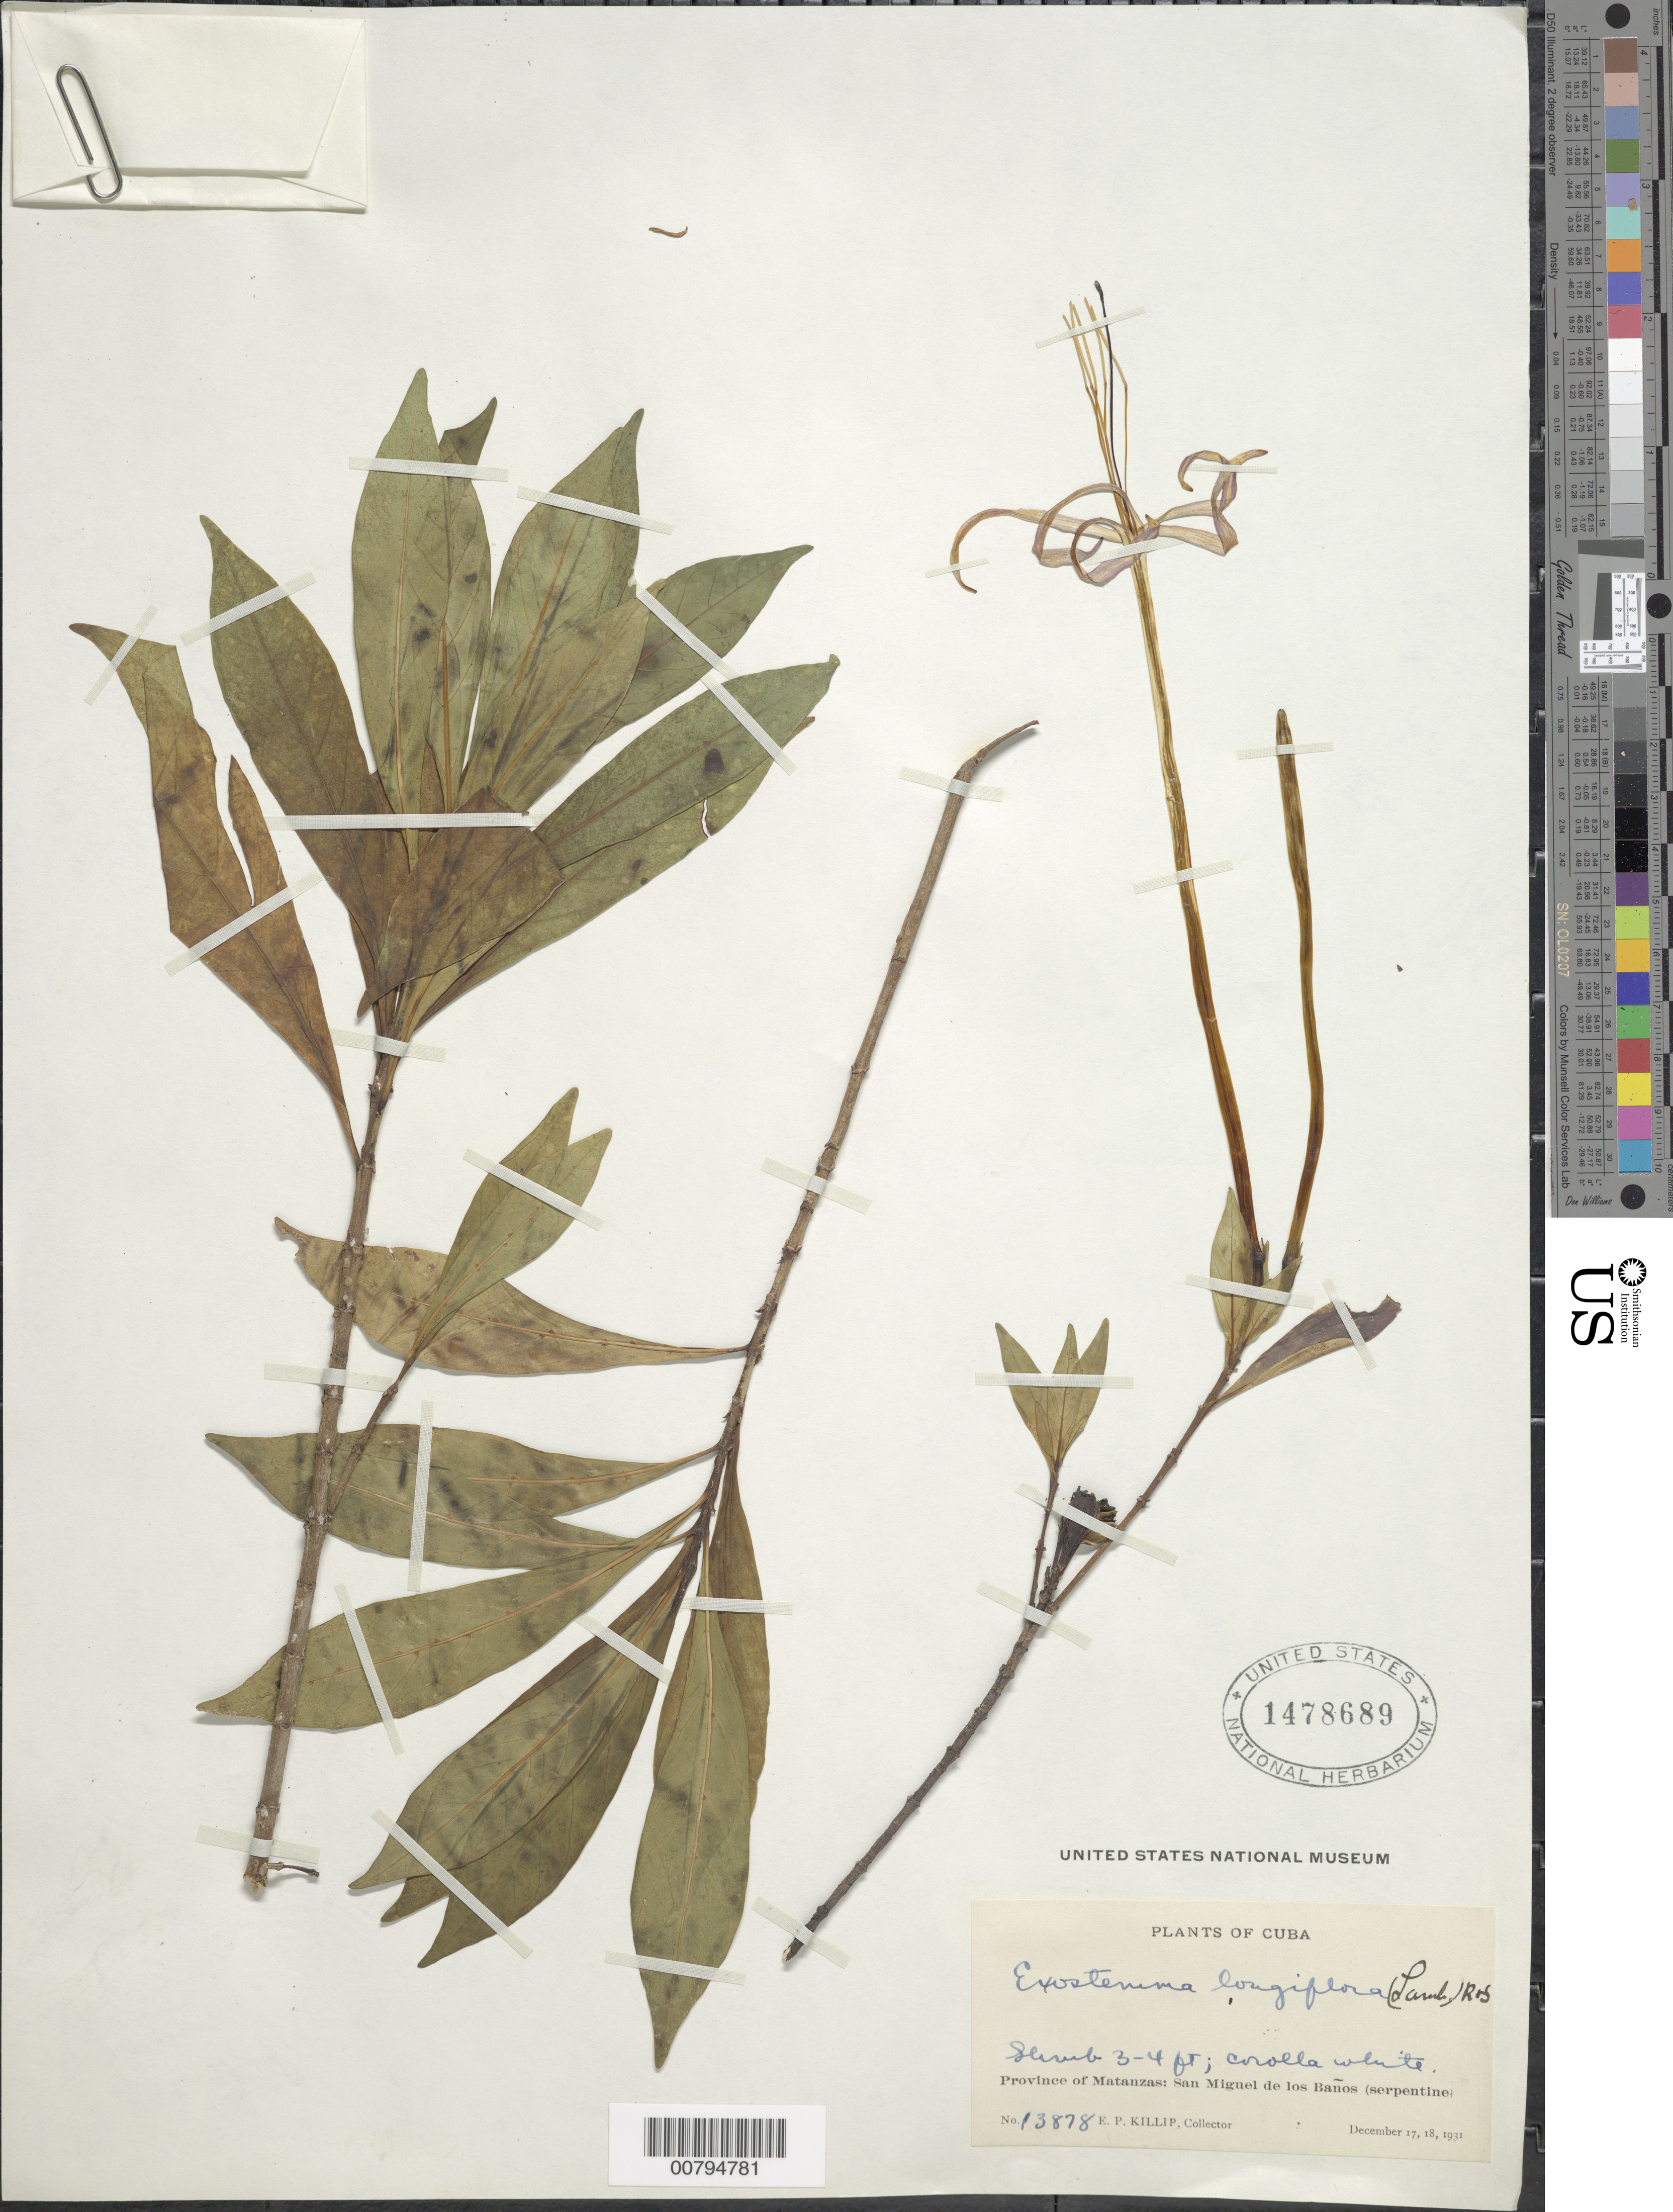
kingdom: Plantae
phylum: Tracheophyta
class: Magnoliopsida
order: Gentianales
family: Rubiaceae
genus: Exostema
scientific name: Exostema longiflorum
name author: (Lamb.) Roem. & Schult.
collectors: E. P. Killip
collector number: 13878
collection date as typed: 17 Dec 1931 to 18 Dec 1931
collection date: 1931-12-17/1931-12-18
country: Cuba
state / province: Matanzas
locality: San Miguel de los Banos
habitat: On serpentine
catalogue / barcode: US 1478689